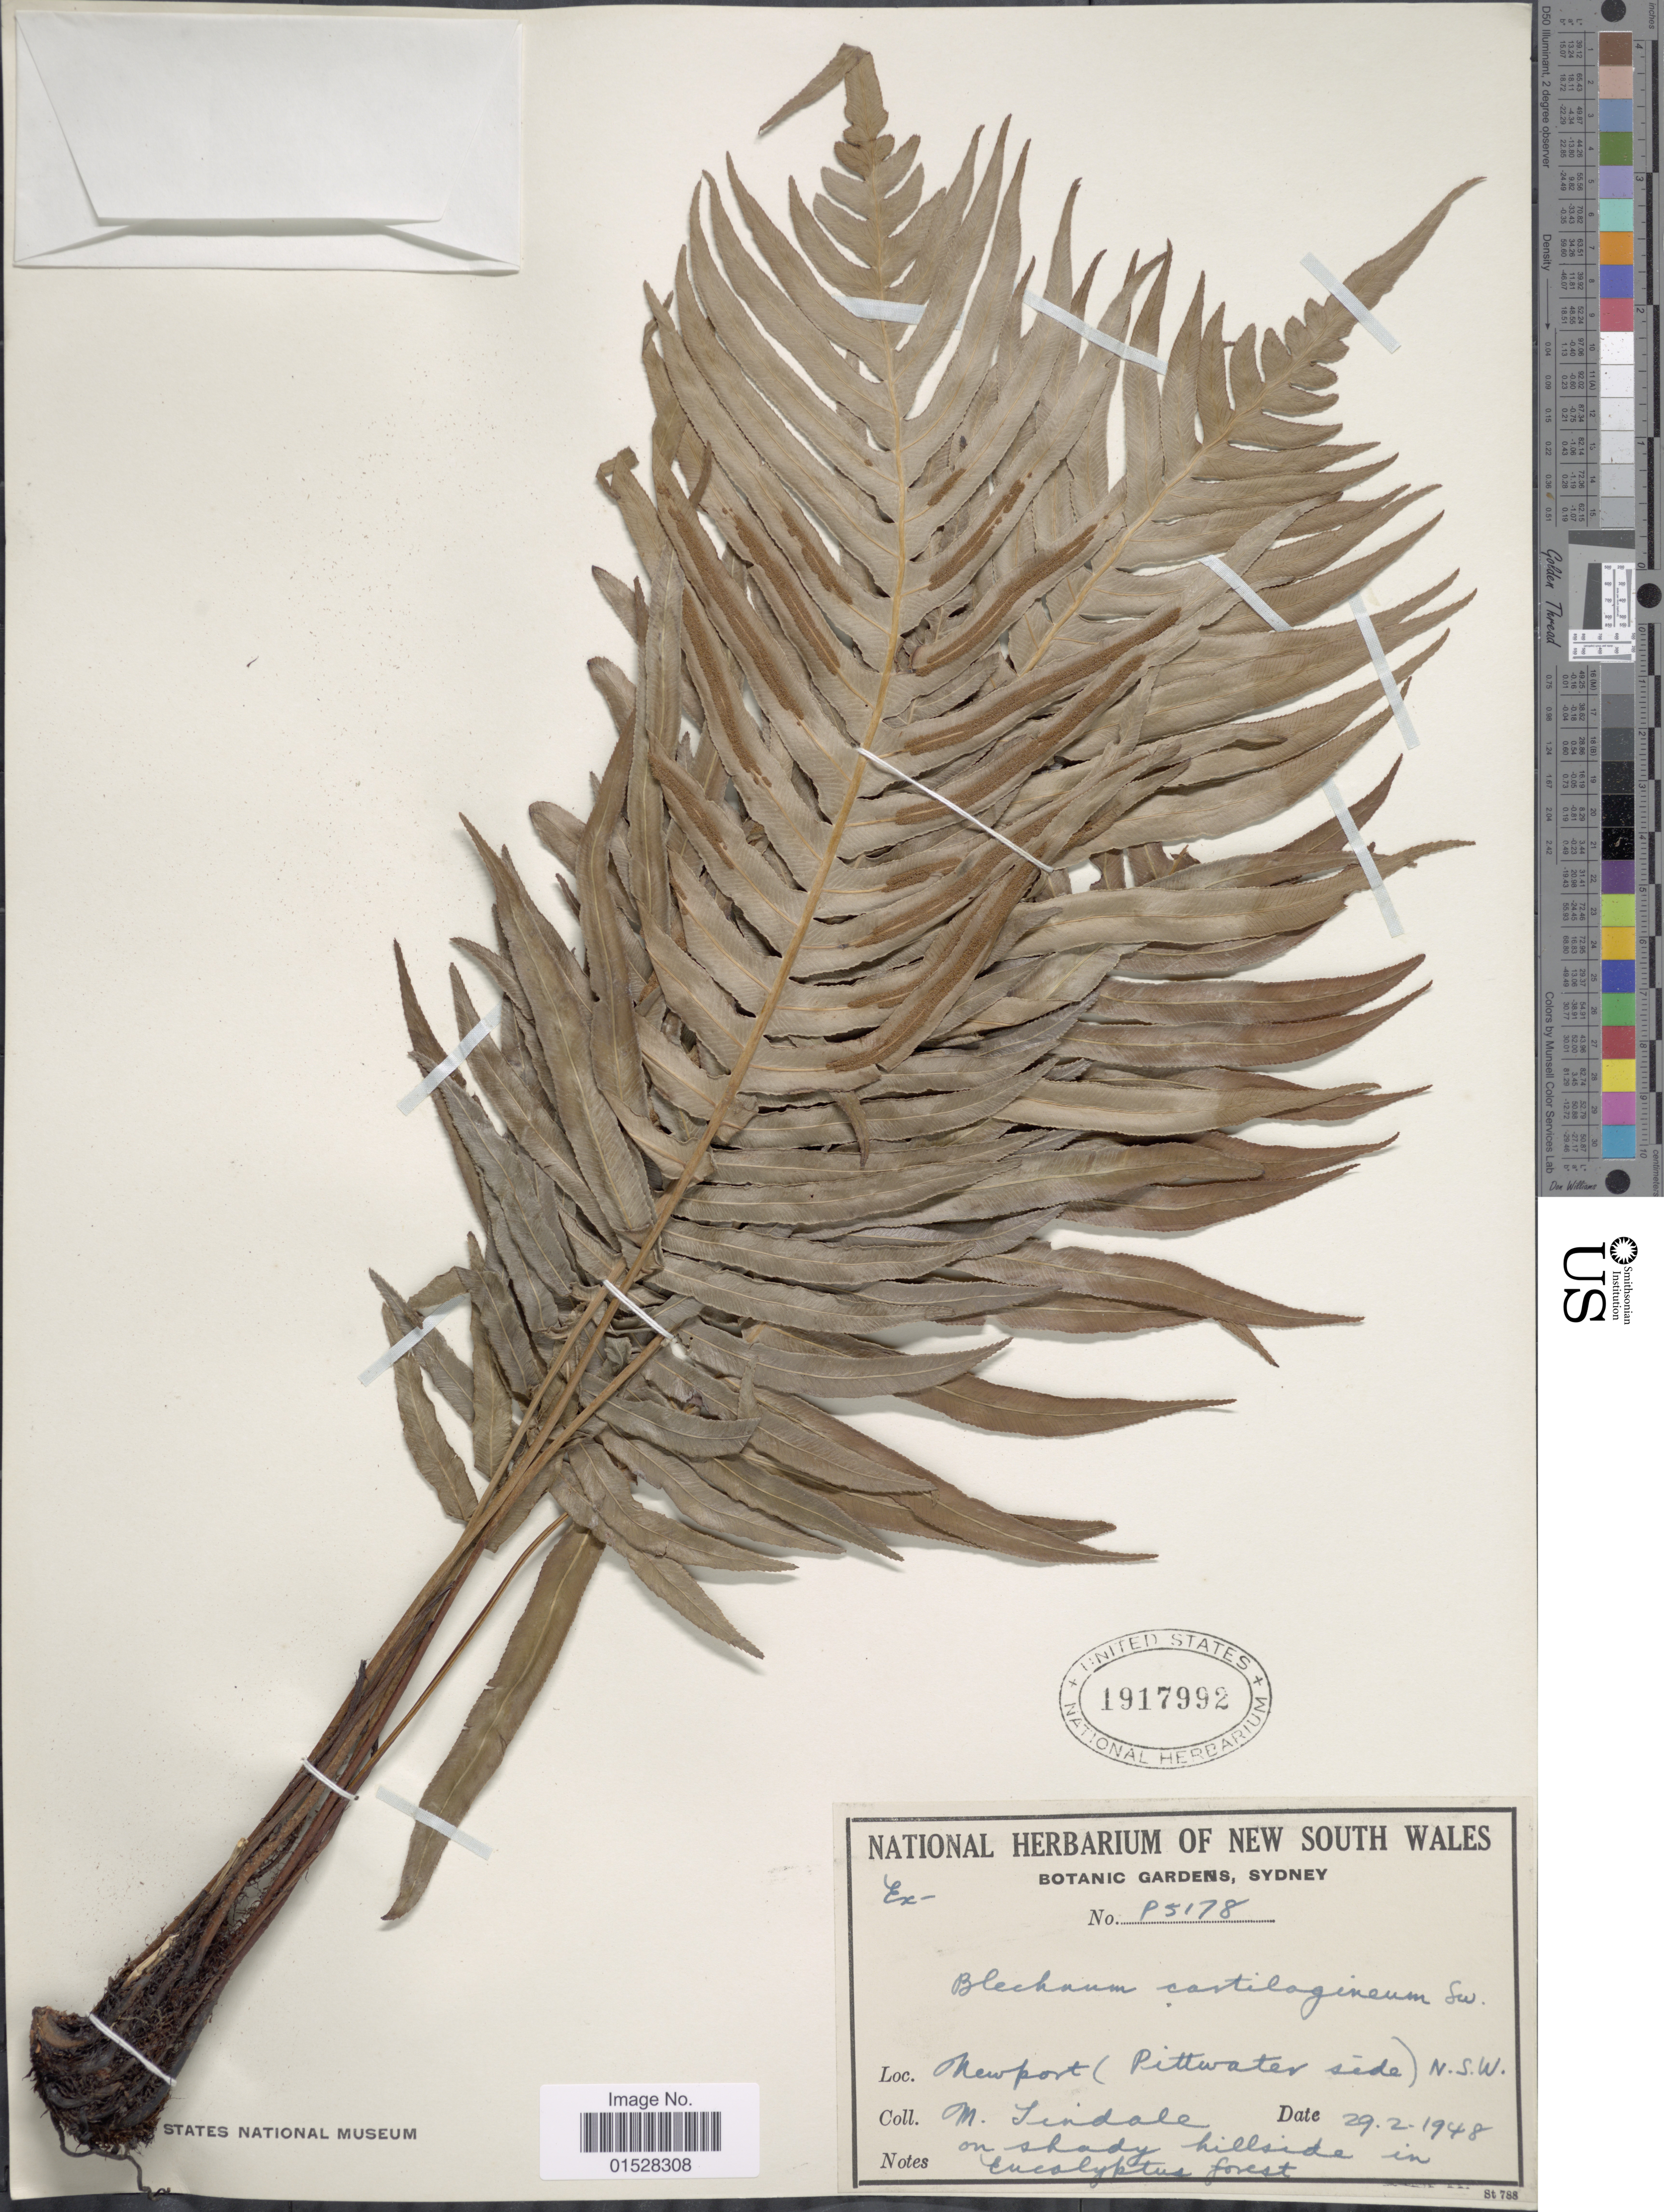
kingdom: Plantae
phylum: Tracheophyta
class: Polypodiopsida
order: Polypodiales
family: Blechnaceae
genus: Blechnum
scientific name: Blechnum cartilagineum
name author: Sw.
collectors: M. D. Tindale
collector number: P5178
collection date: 1948-02-29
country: Australia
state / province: New South Wales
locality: Newport (Pittwater side).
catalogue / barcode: US 1917992